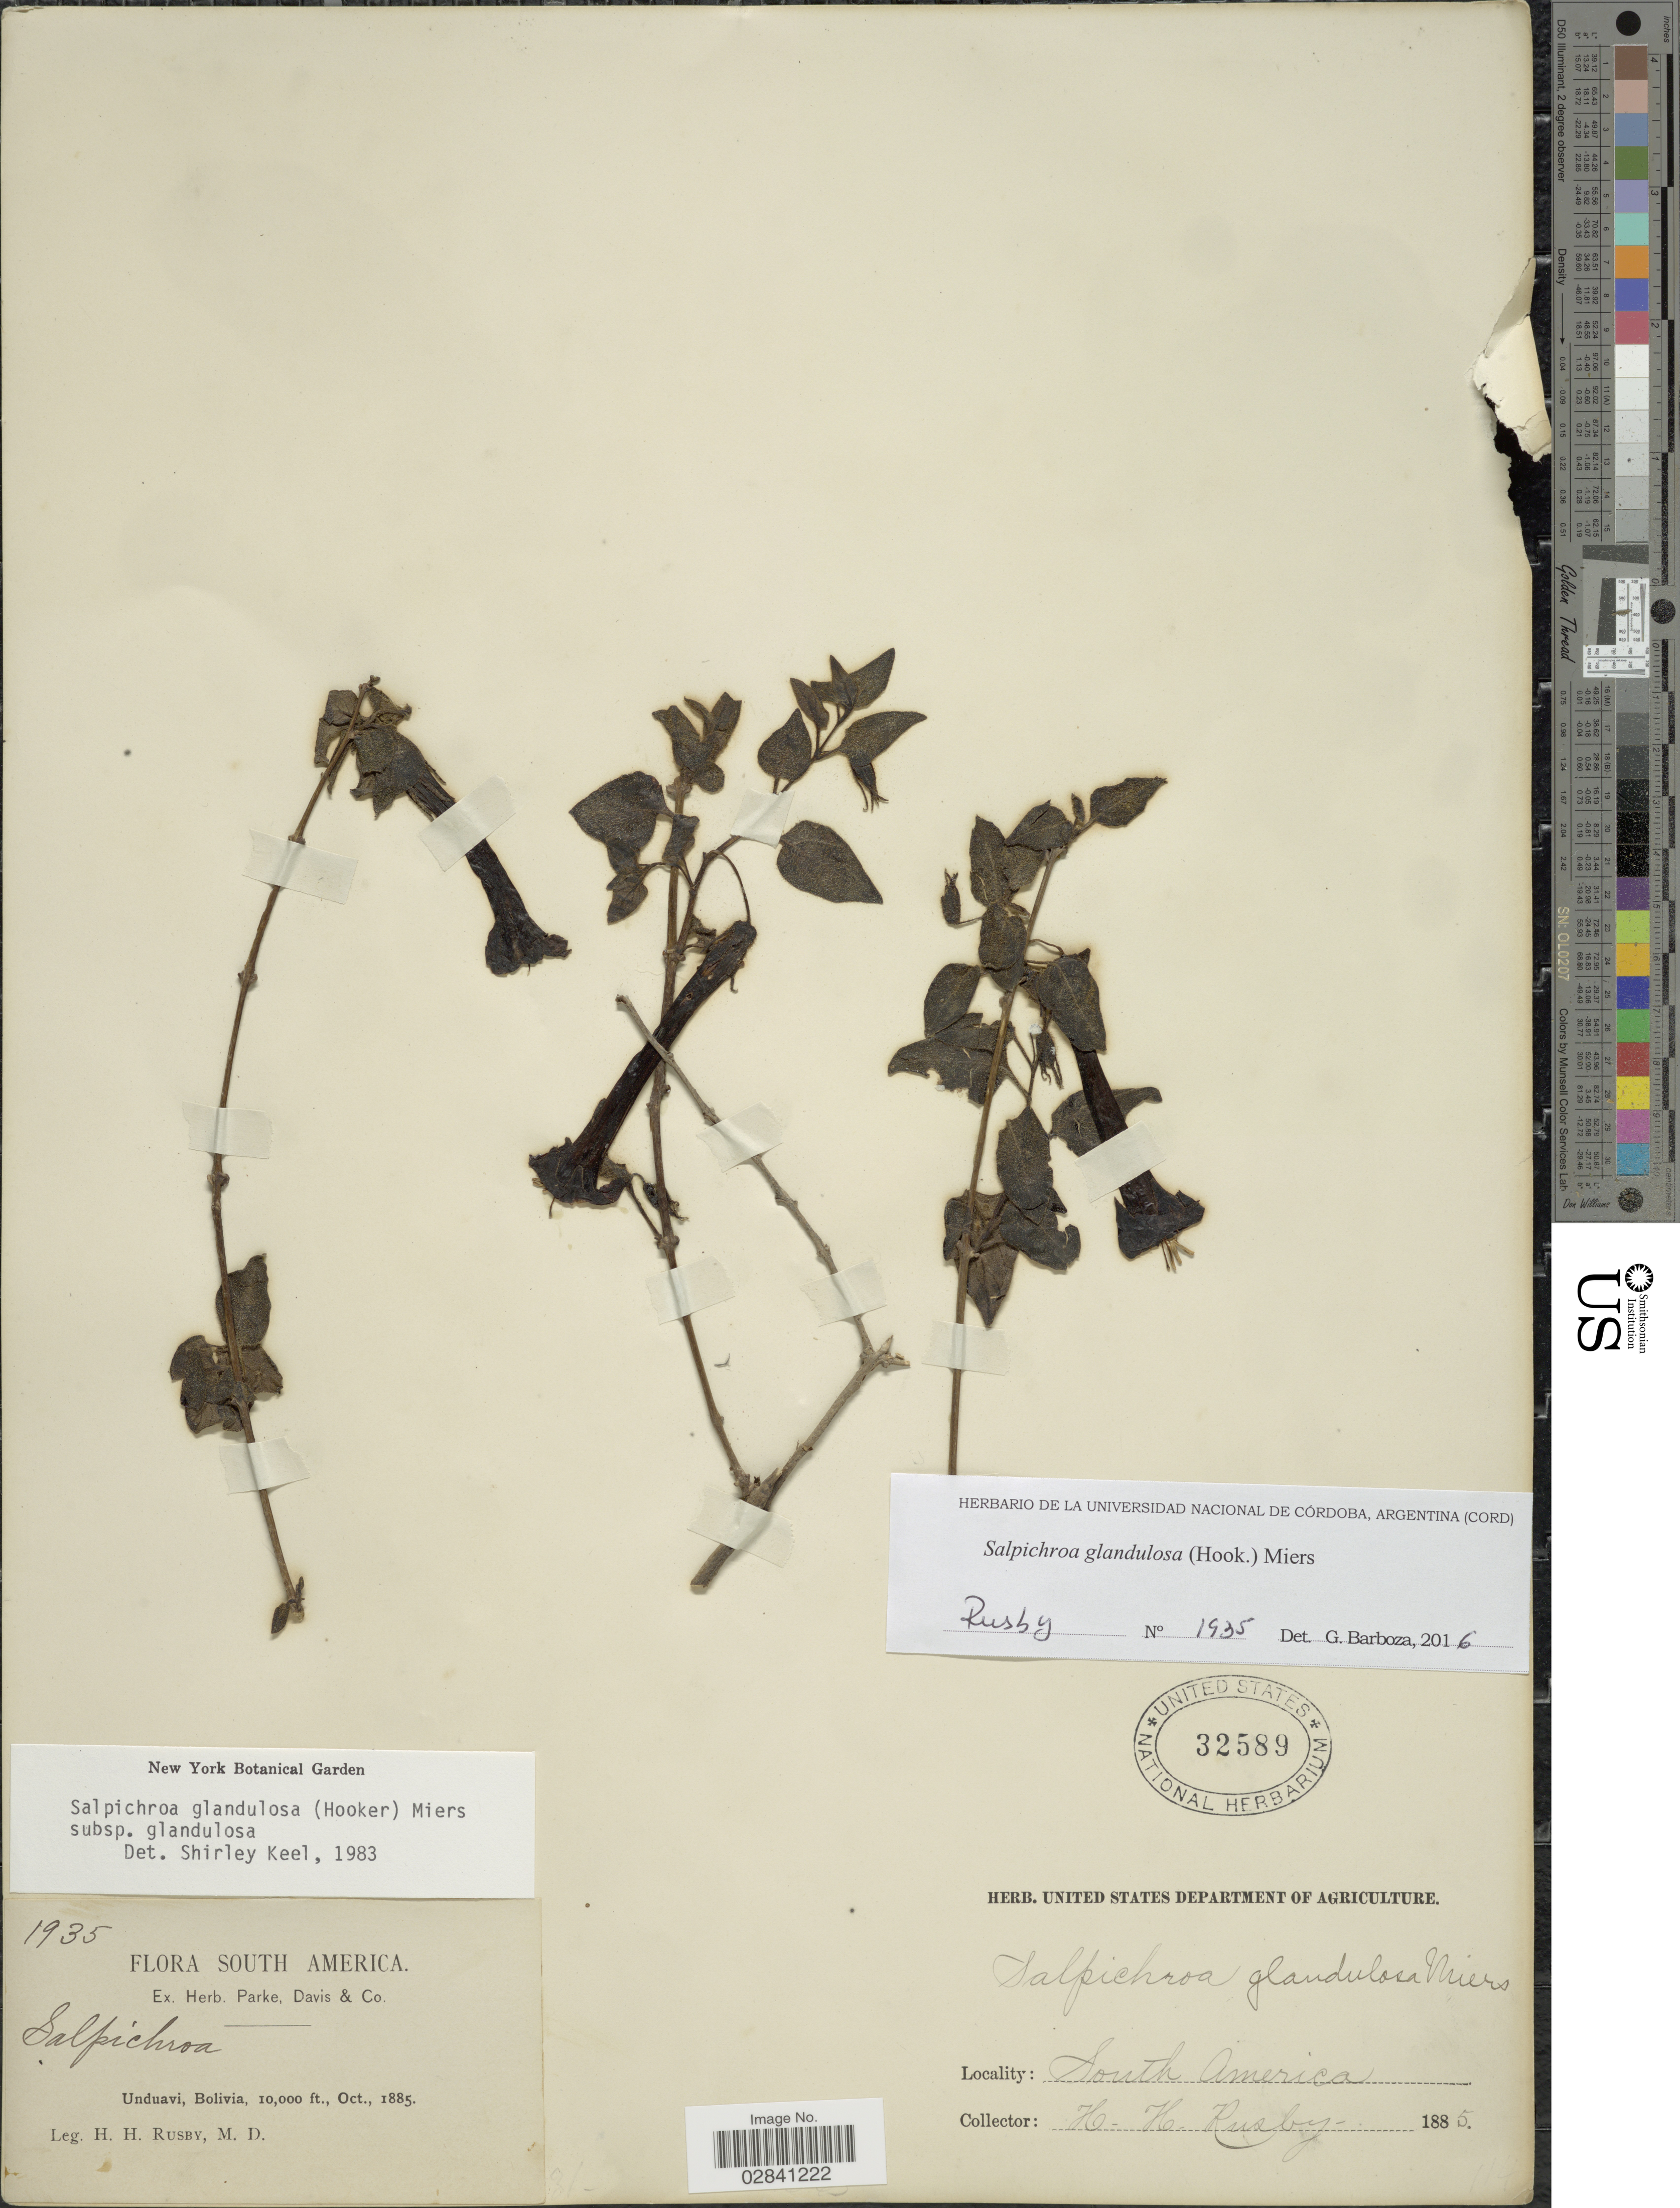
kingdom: Plantae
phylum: Tracheophyta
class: Magnoliopsida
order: Solanales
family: Solanaceae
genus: Salpichroa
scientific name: Salpichroa glandulosa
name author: (Hook.) Miers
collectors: H. H. Rusby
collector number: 1935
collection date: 1885-10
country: Bolivia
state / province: La Paz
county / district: Nor Yungas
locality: Unduavi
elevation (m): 3048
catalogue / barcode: US 32589